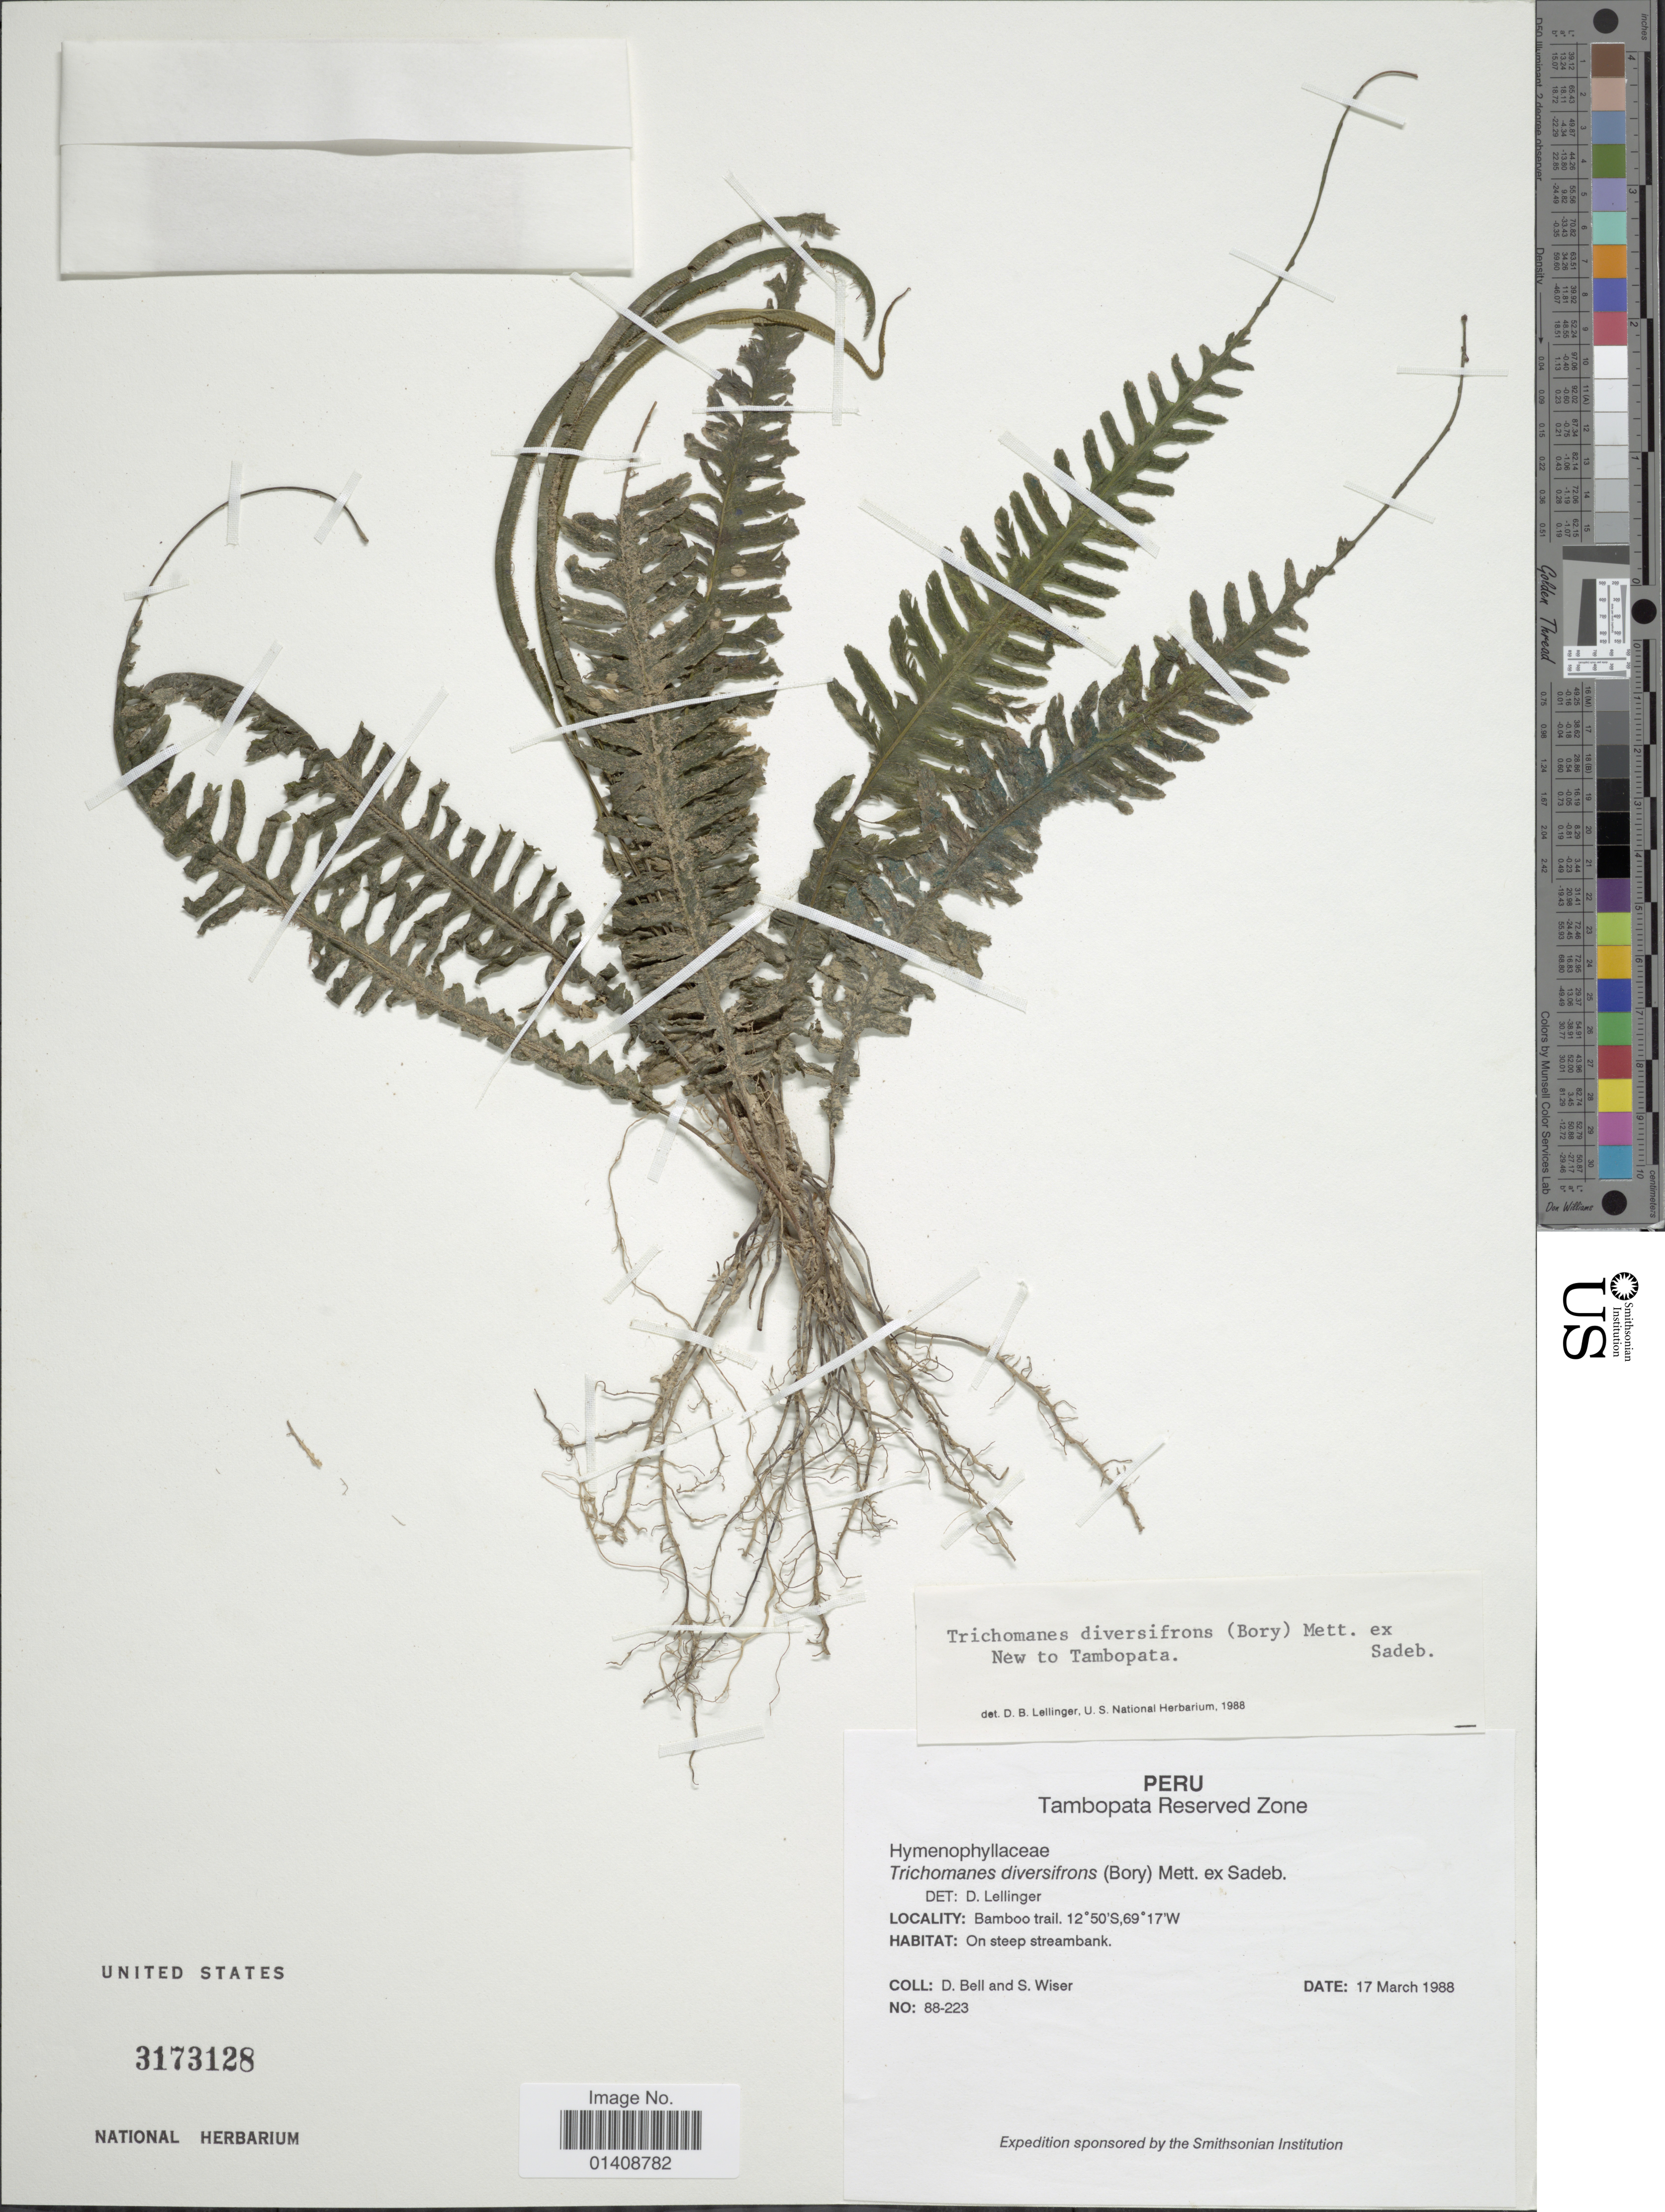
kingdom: Plantae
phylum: Tracheophyta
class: Polypodiopsida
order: Hymenophyllales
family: Hymenophyllaceae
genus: Trichomanes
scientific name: Trichomanes diversifrons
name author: (Bory) Mett. ex Sadeb.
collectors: D. A. Bell & S. Wiser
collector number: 88-223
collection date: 1988-03-17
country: Peru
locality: Tambopata Reserved Zone. Bamboo trail.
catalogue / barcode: US 3173128